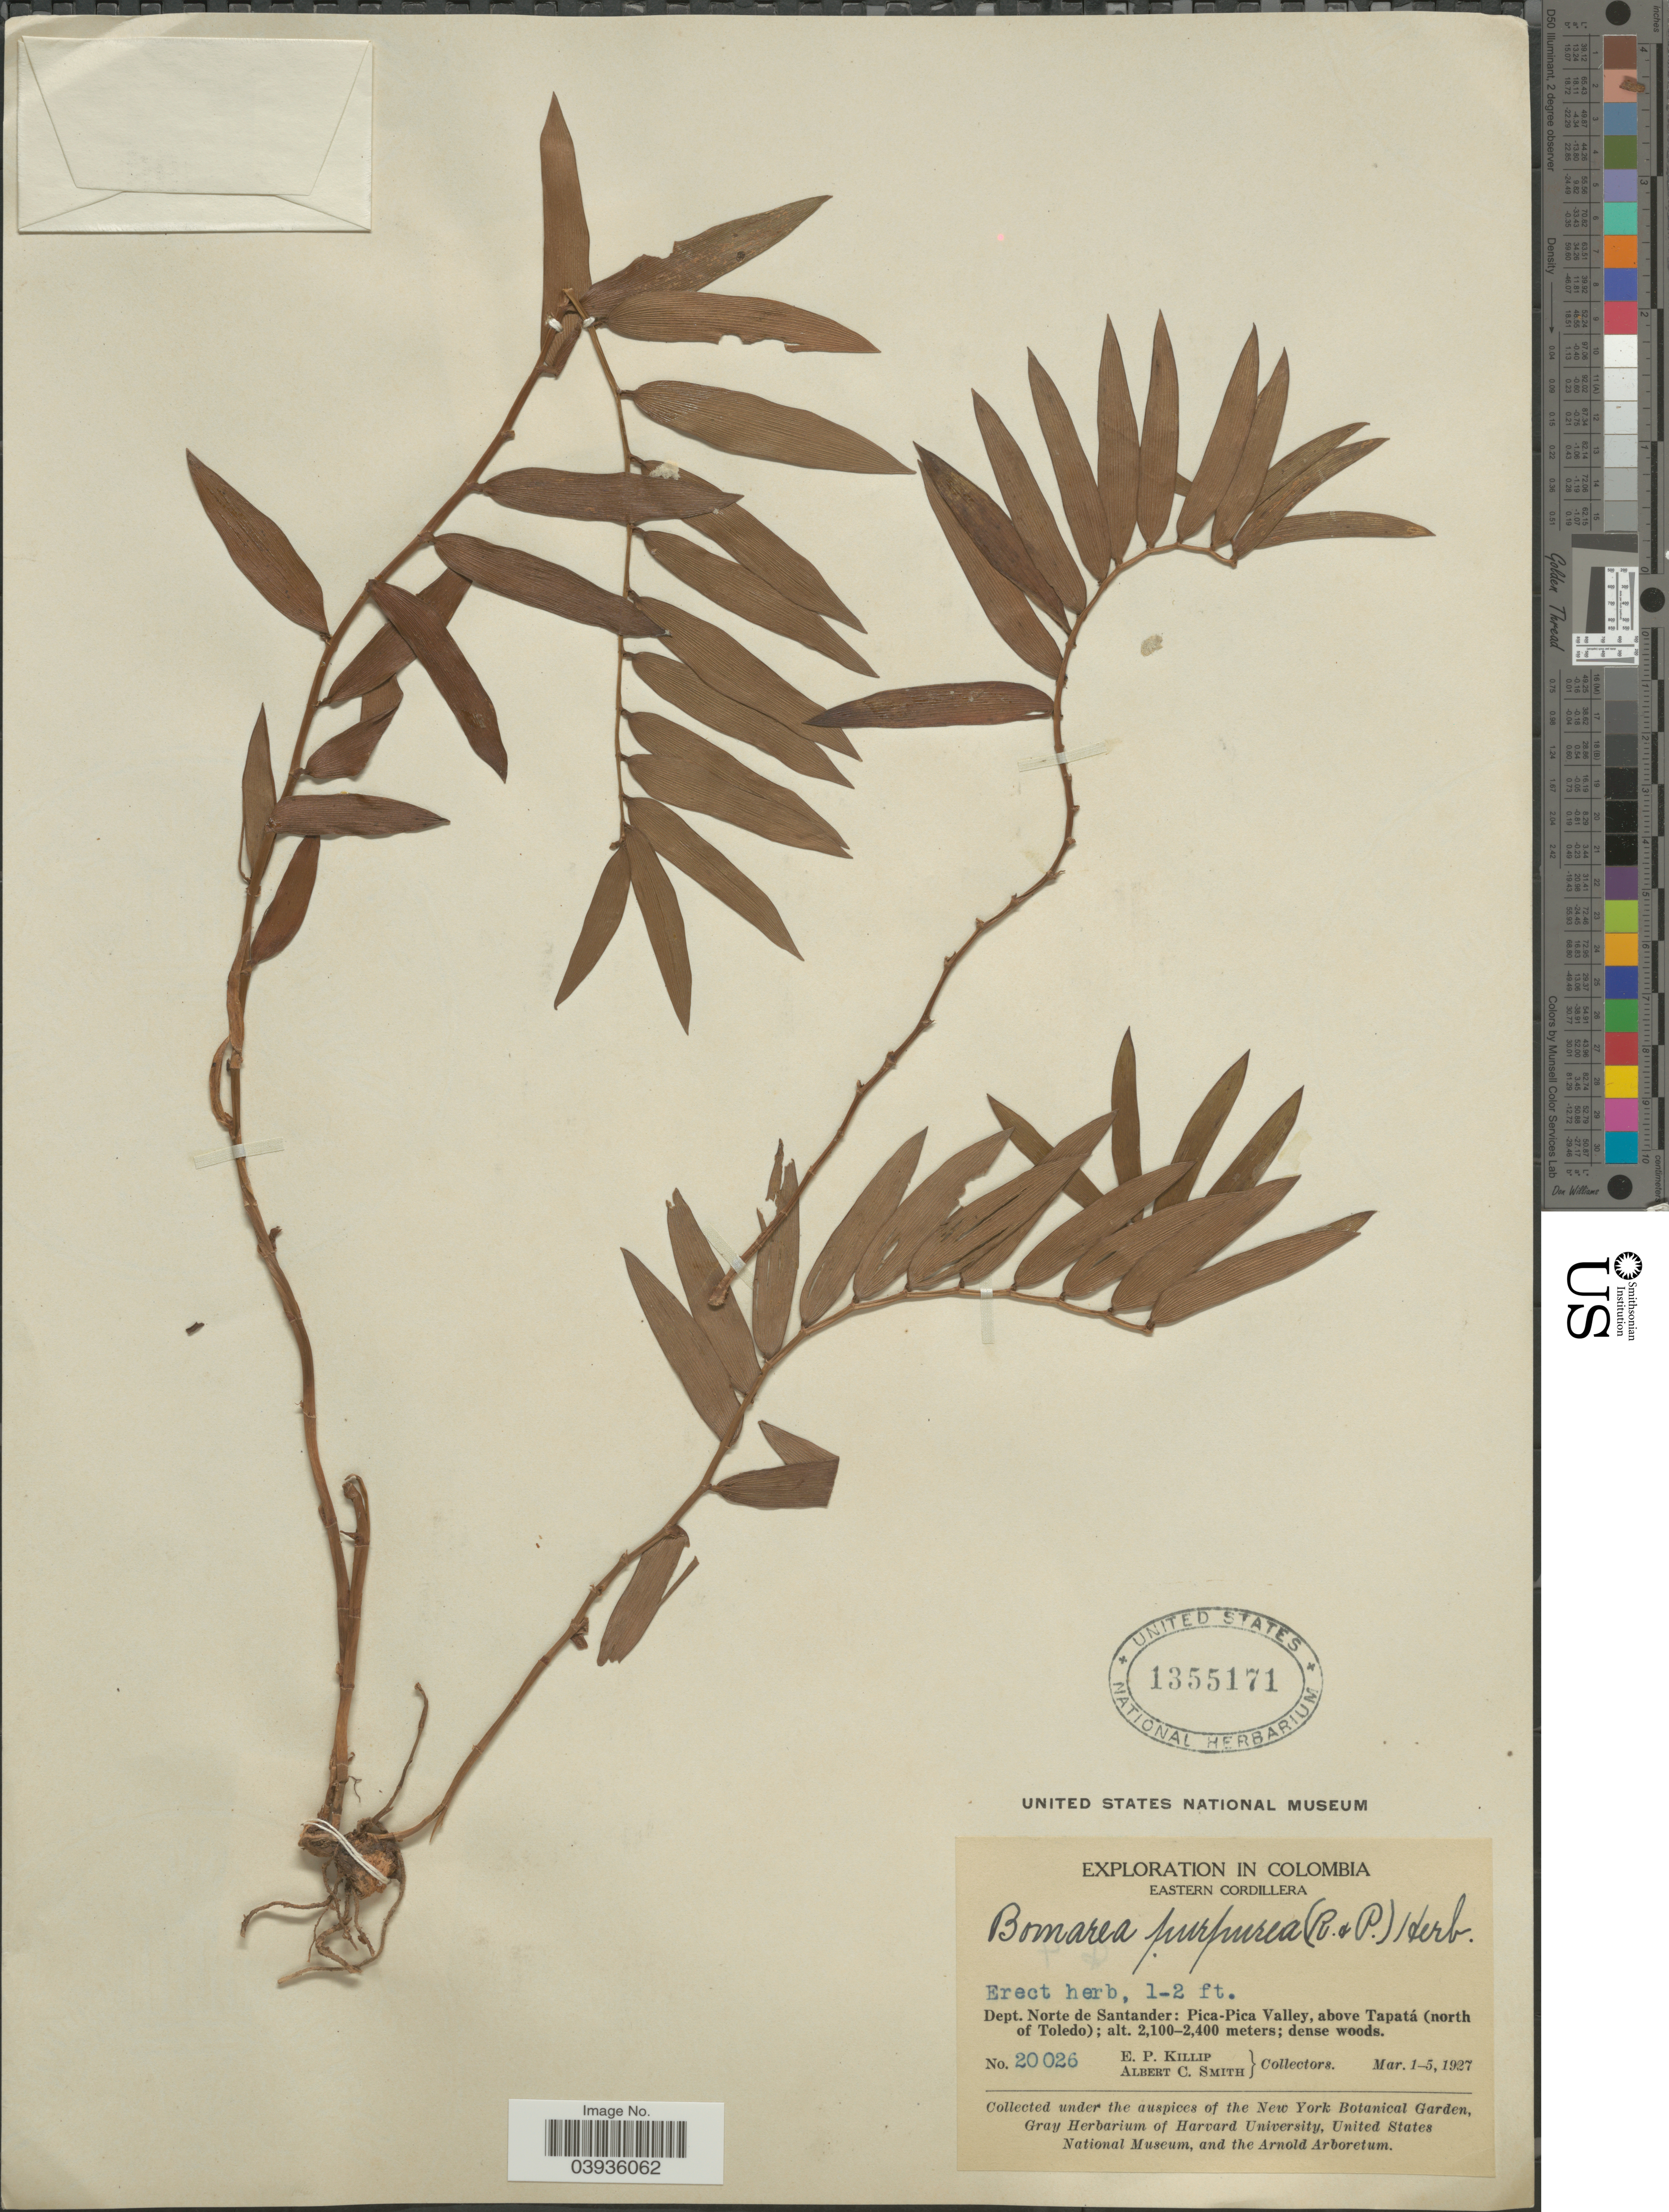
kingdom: Plantae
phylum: Tracheophyta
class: Liliopsida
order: Liliales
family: Alstroemeriaceae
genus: Bomarea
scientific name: Bomarea purpurea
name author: (Ruiz & Pav.) Herb.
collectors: E. P. Killip & A. C. Smith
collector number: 20026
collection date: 1927-03-01/1927-03-05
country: Colombia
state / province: Norte de Santander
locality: Eastern Cordillera. Dept. Norte de Santander: Pica-Pica Valley, above Tapatá (north of Toledo).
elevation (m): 2100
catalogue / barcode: US 1355171